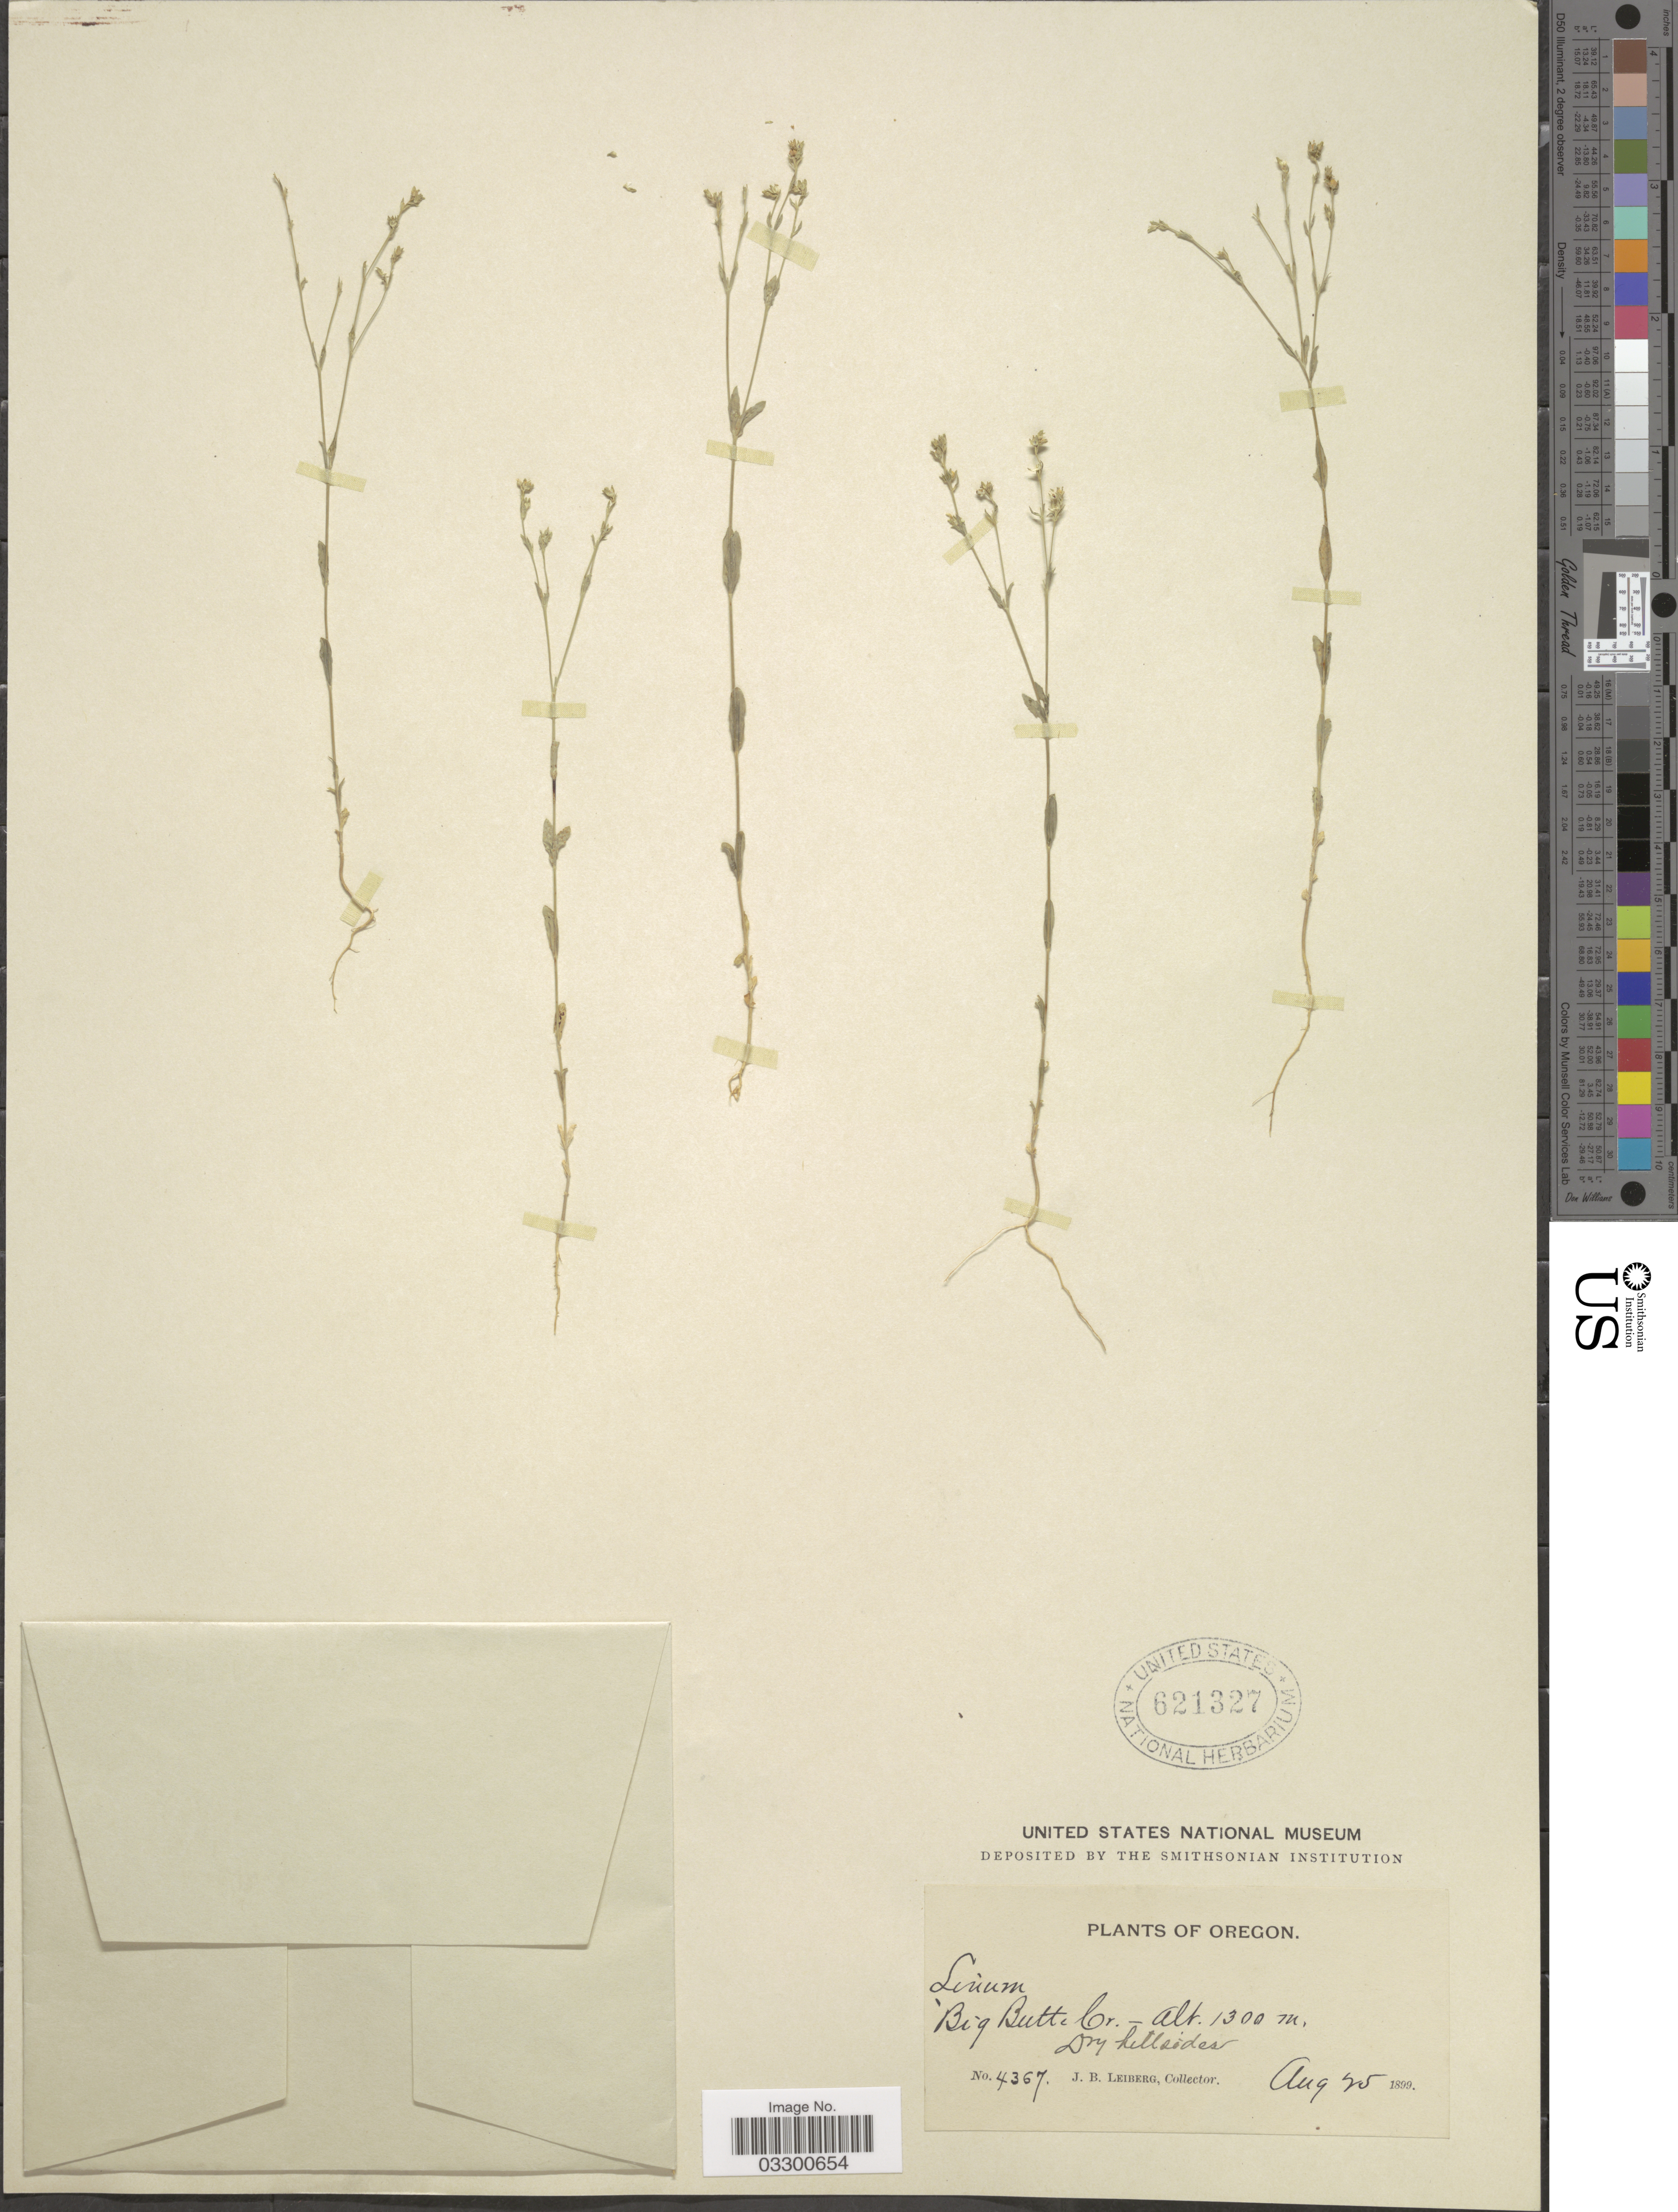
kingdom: Plantae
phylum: Tracheophyta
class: Magnoliopsida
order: Malpighiales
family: Linaceae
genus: Linum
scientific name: Linum sp.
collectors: J. B. Leiberg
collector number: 4367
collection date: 1899-08-25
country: United States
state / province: Oregon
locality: Big Butte Cr.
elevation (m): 1300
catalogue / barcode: US 621327